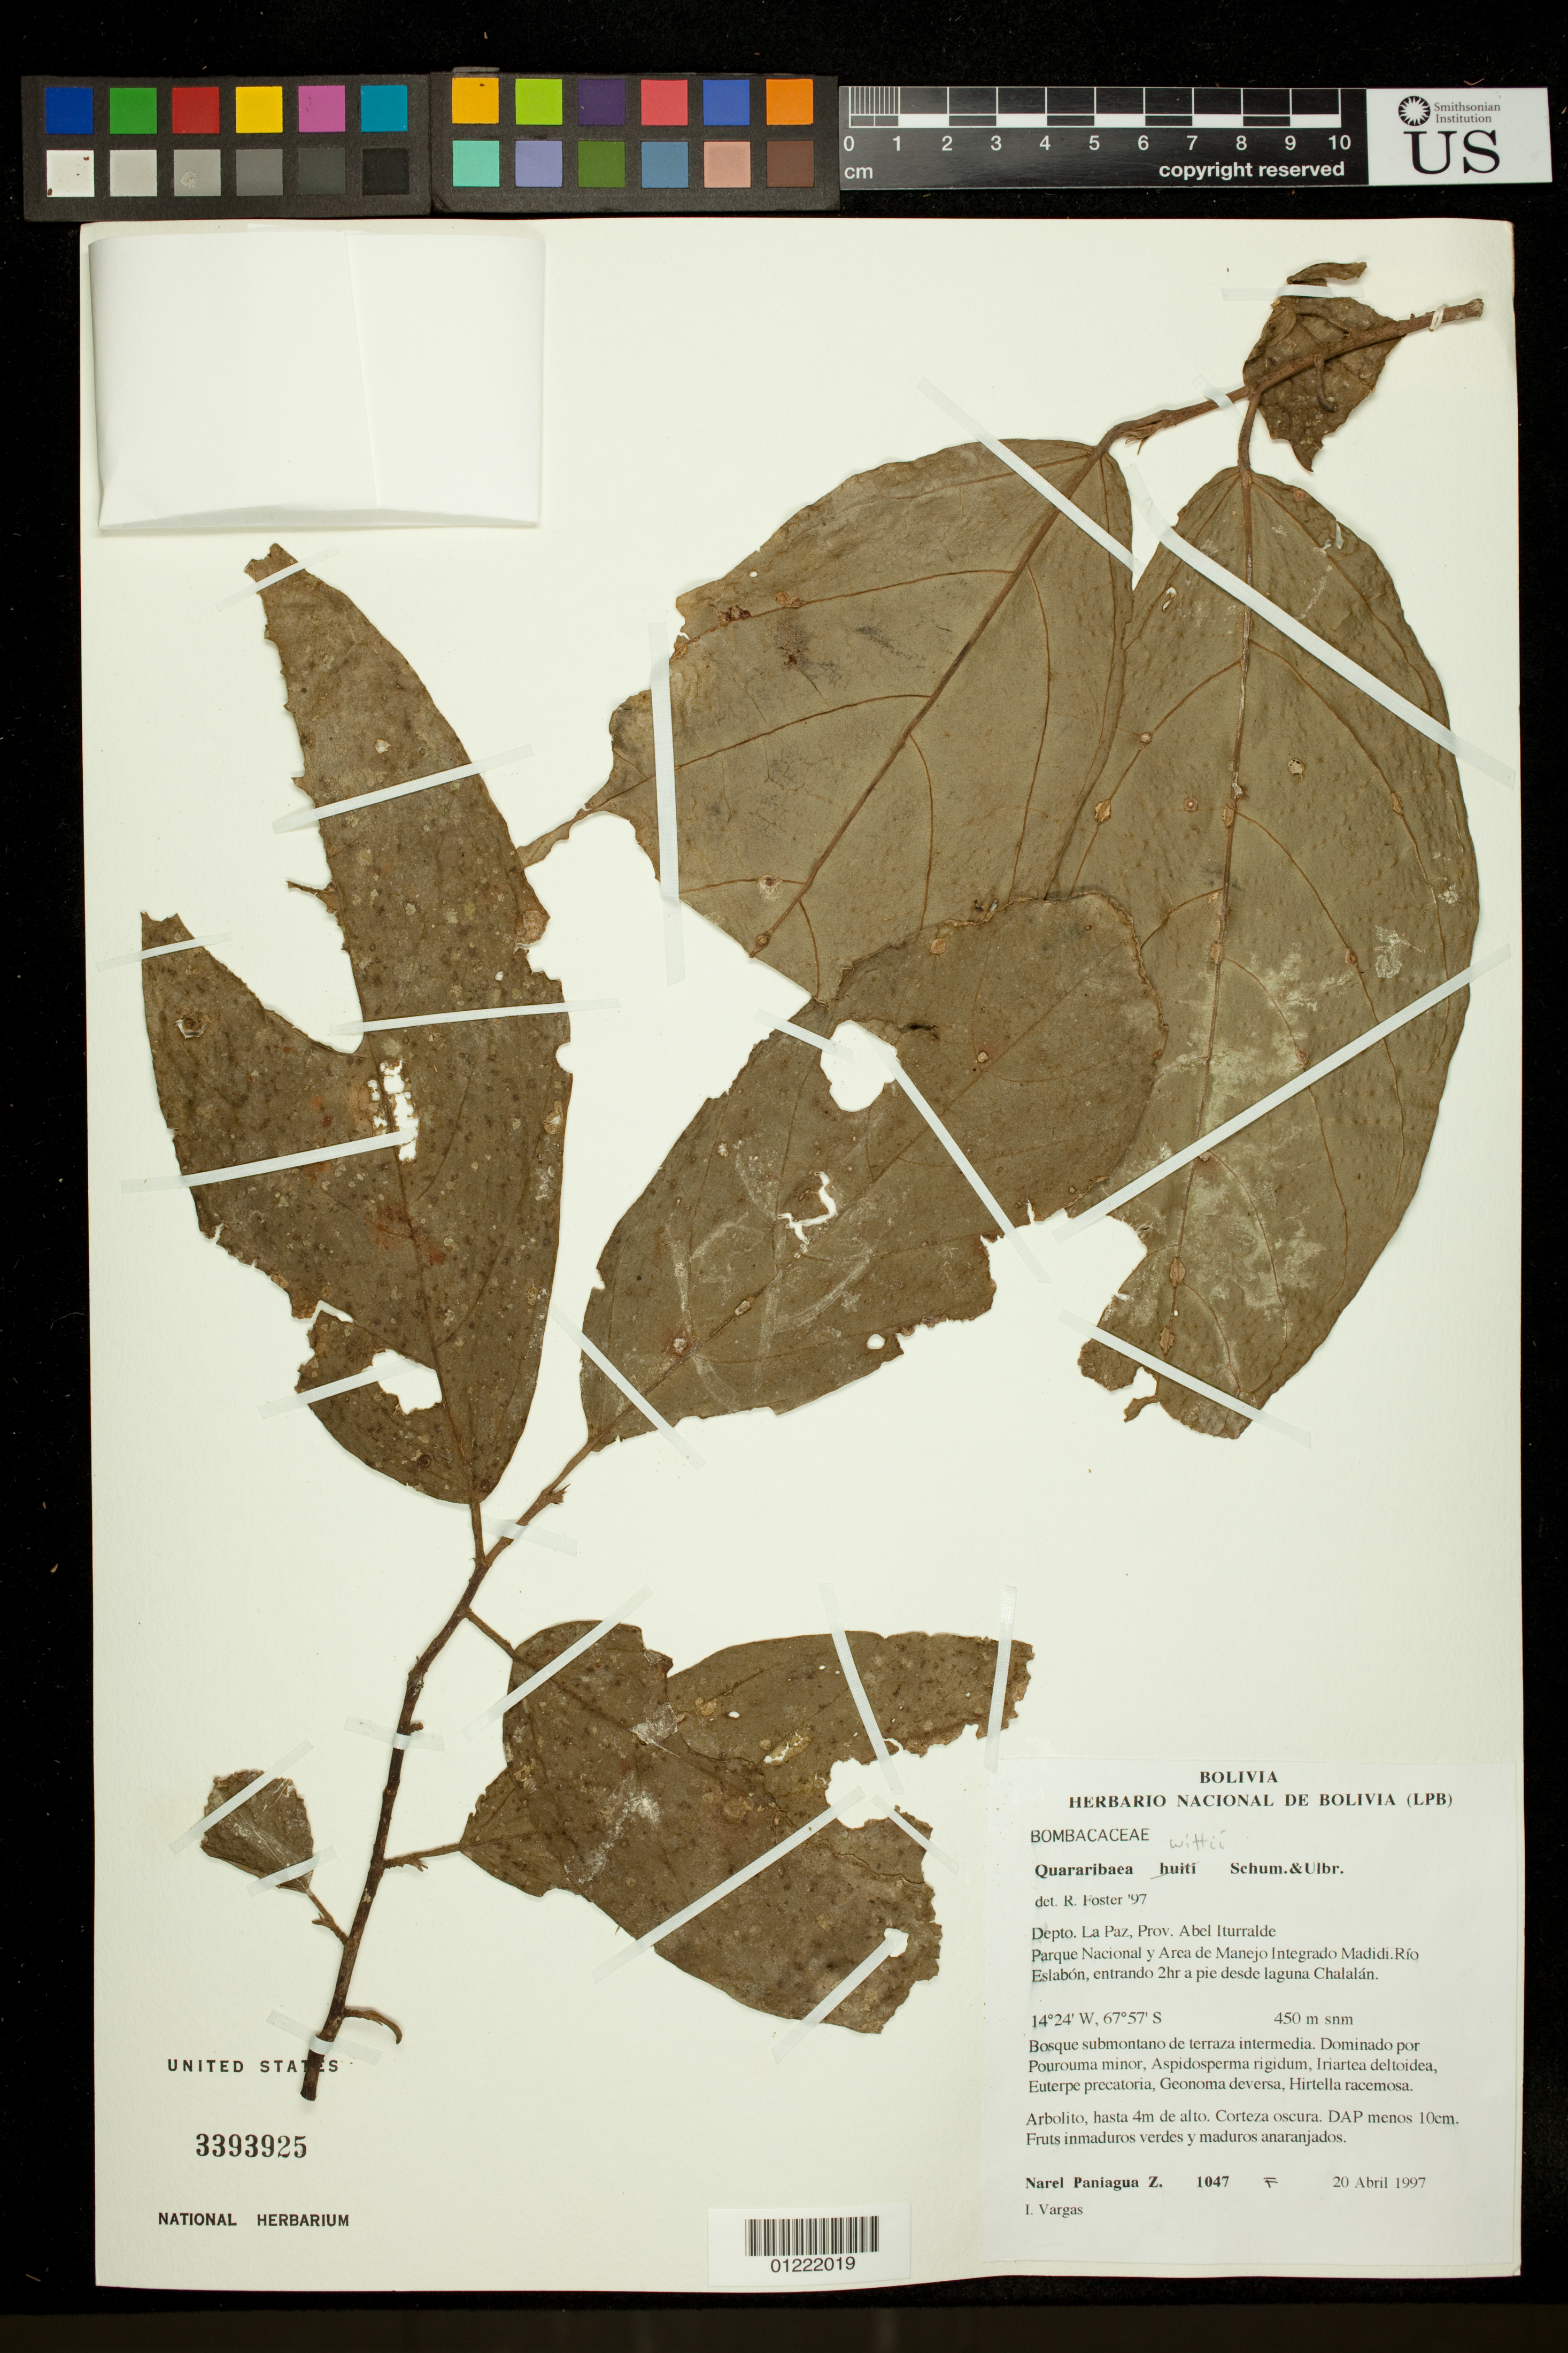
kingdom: Plantae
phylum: Tracheophyta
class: Magnoliopsida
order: Malvales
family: Malvaceae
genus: Quararibea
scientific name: Quararibea wittii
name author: K. Schum. & Ulbr.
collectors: N. Paniagua Zambrana & I. Vargas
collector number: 1047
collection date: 1997-04-20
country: Bolivia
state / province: La Paz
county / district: Abel lturralde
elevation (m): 450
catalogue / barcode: US 3393925